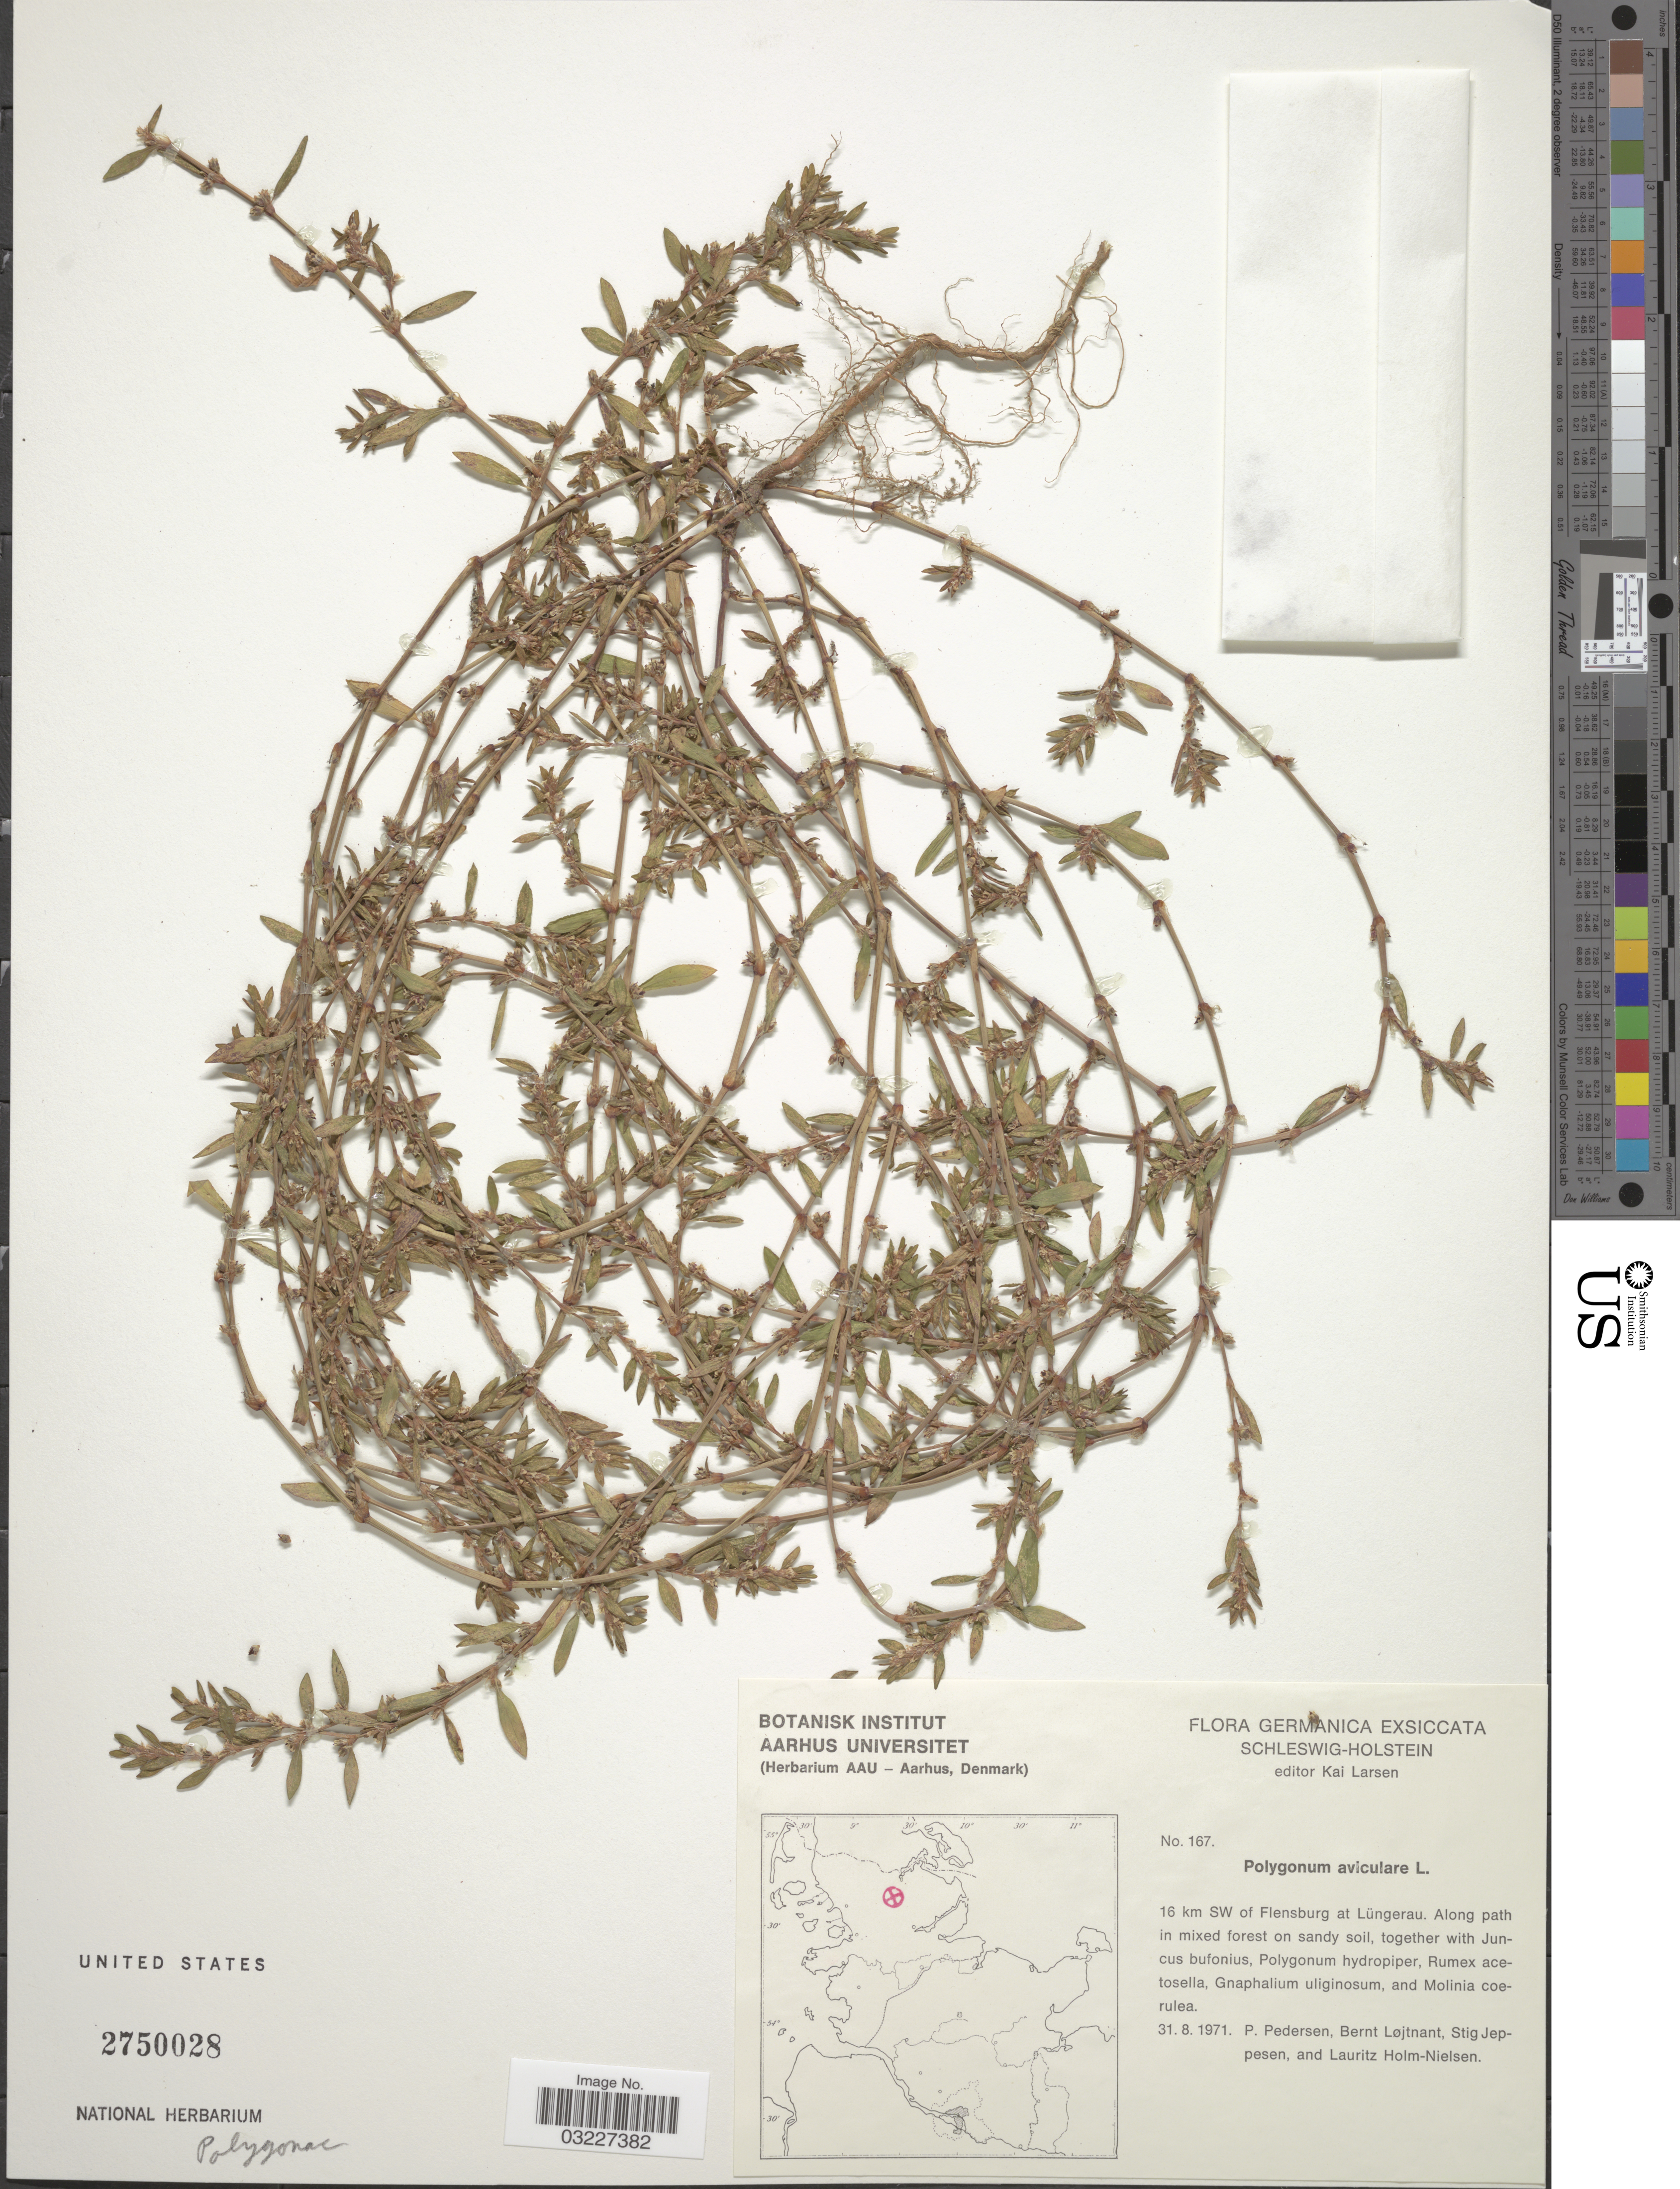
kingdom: Plantae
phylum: Tracheophyta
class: Magnoliopsida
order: Caryophyllales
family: Polygonaceae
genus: Polygonum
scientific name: Polygonum aviculare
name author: L.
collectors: P. Pedersen, B. Löjtnant, S. Jeppesen & L. B. Holm-Nielsen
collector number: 167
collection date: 1971-08-31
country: Germany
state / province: Schleswig-Holstein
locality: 16 km SW of Flensburg at Lüngerau.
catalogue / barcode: US 2750028